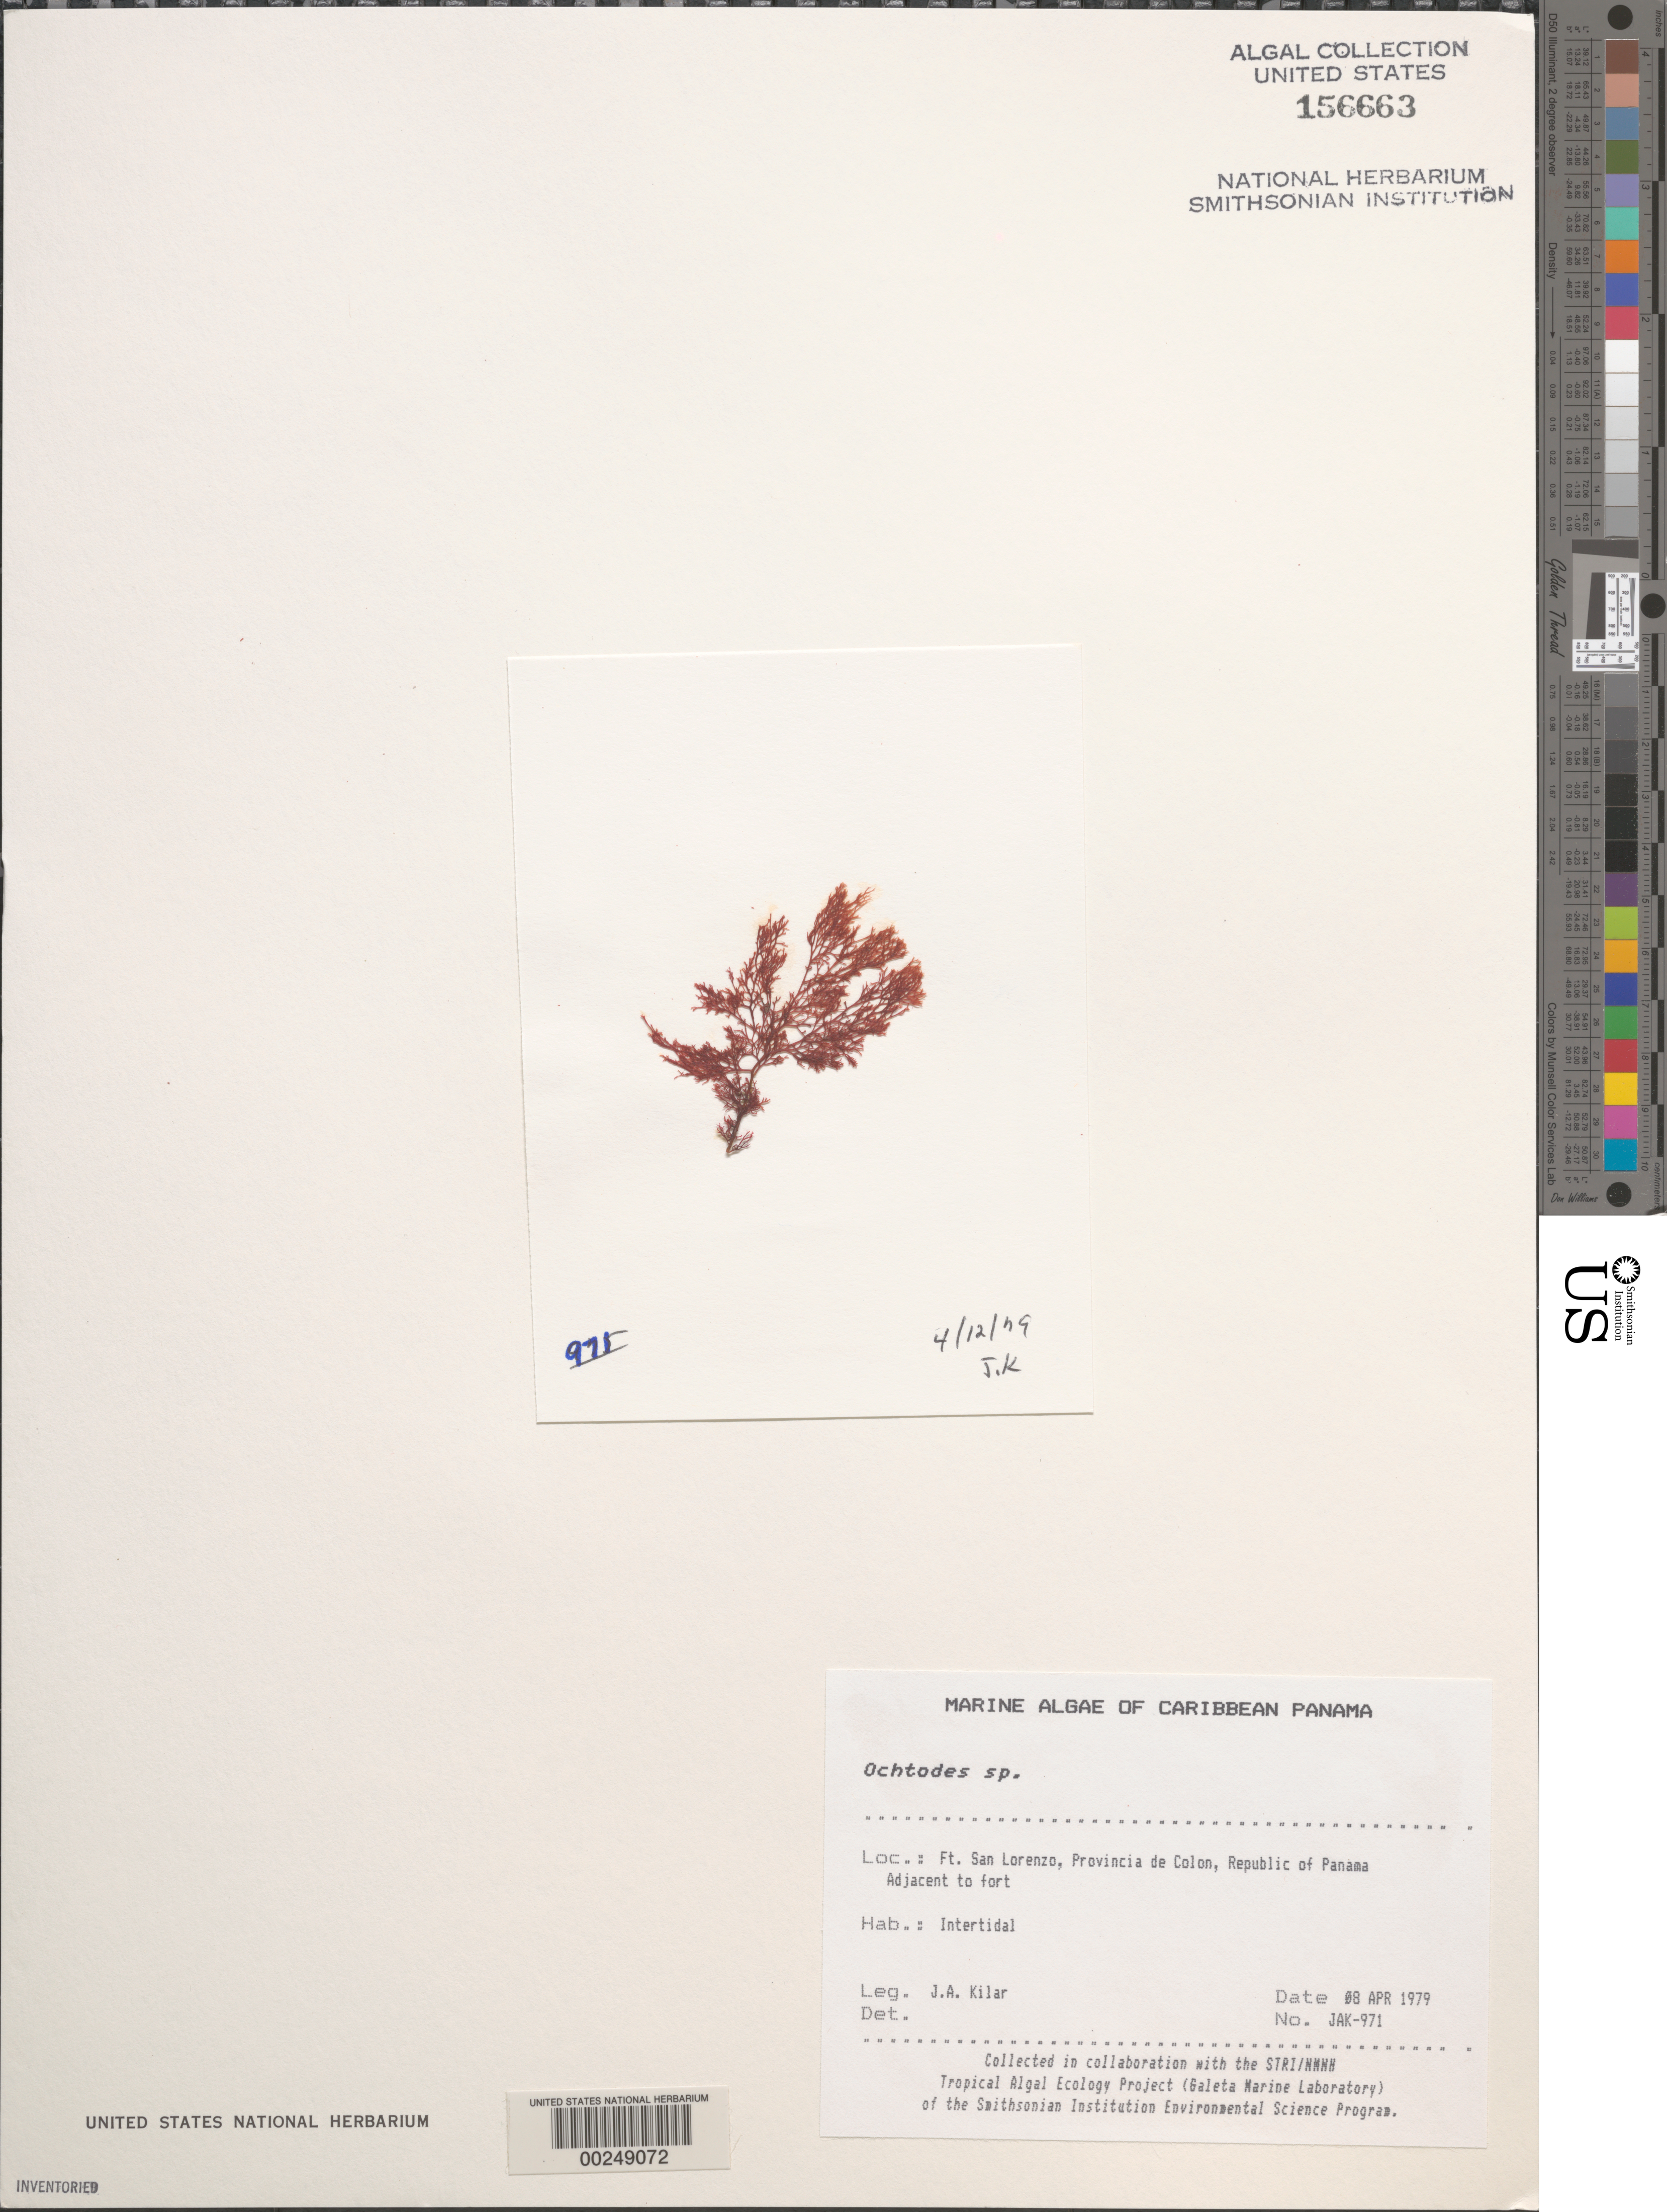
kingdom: Plantae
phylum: Rhodophyta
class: Florideophyceae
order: Gigartinales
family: Rhizophyllidaceae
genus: Ochtodes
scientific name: Ochtodes sp.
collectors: J. A. Kilar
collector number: JAK-971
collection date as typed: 08 Apr 1979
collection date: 1979-04-08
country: Panama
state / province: Colón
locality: Fort San Lorenzo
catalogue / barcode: US 156663